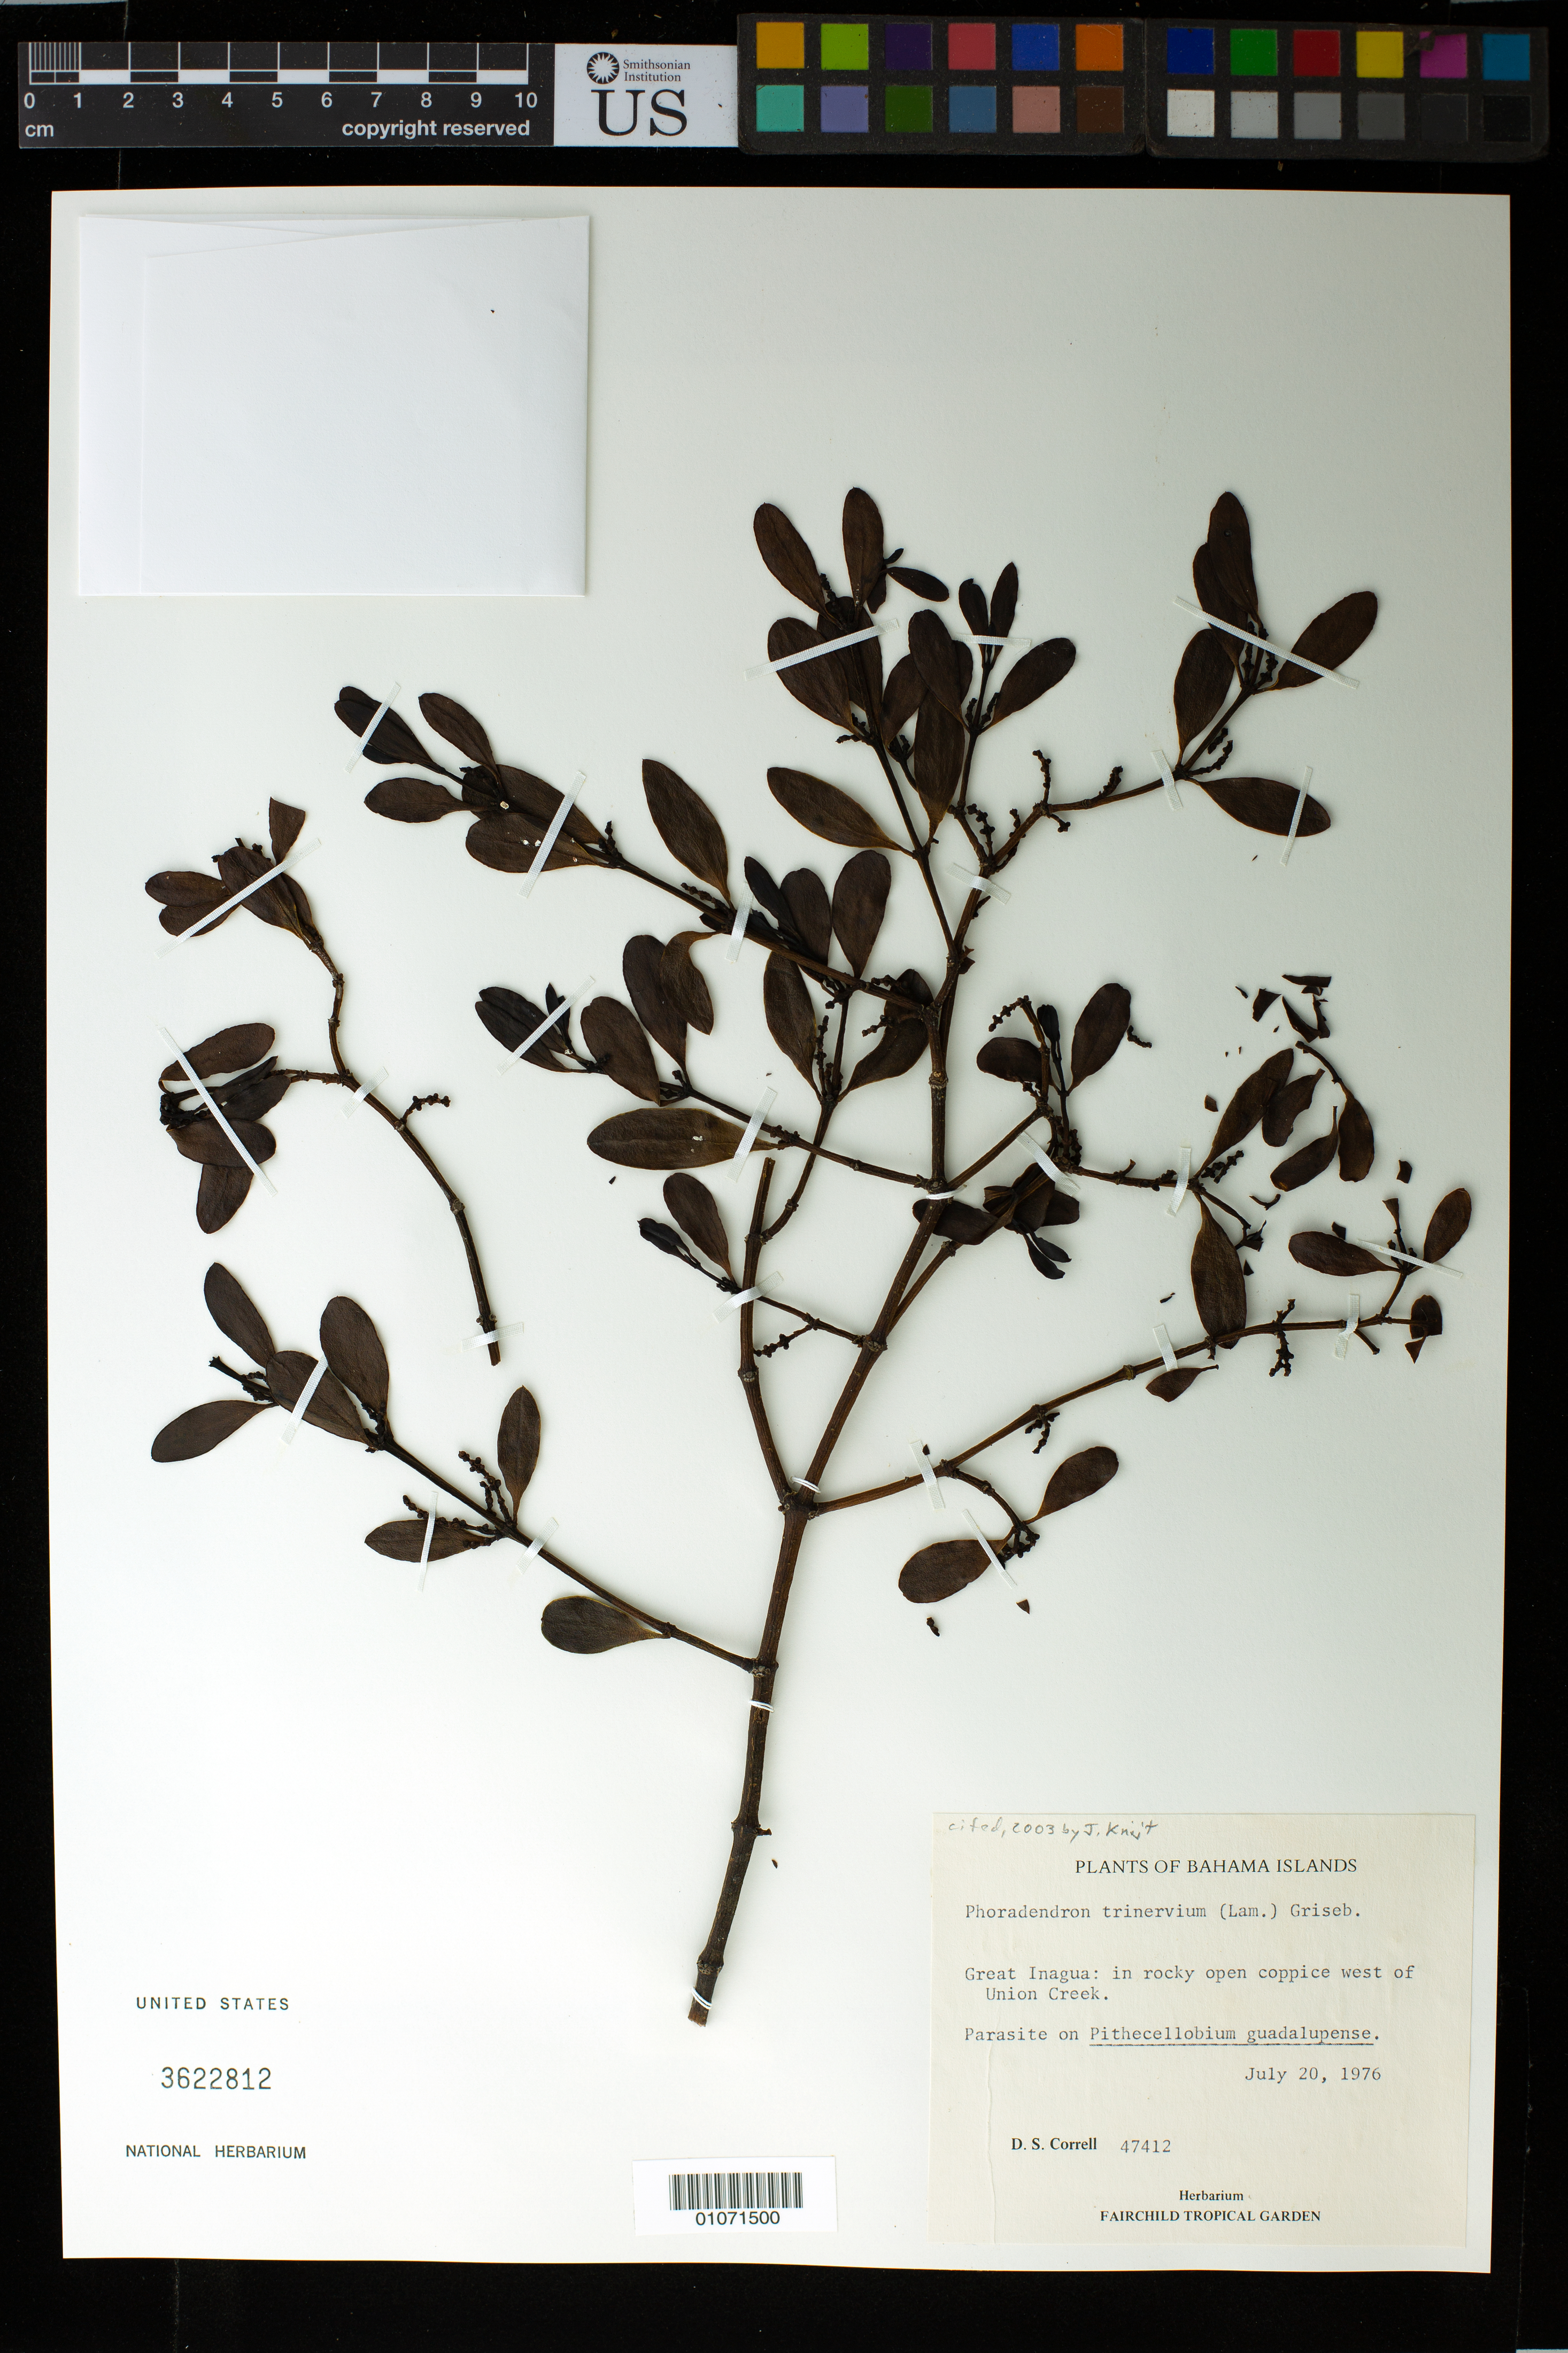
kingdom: Plantae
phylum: Tracheophyta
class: Magnoliopsida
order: Santalales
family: Viscaceae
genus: Phoradendron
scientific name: Phoradendron trinervium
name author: (Lam.) Griseb.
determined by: Kuijt, Job, (CANADA)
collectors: D. S. Correll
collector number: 47412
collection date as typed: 20 Jul 1976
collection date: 1976-07-20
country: Bahamas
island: Great Inagua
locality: Union Creek, west of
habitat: In rocky open coppice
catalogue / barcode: US 3622812